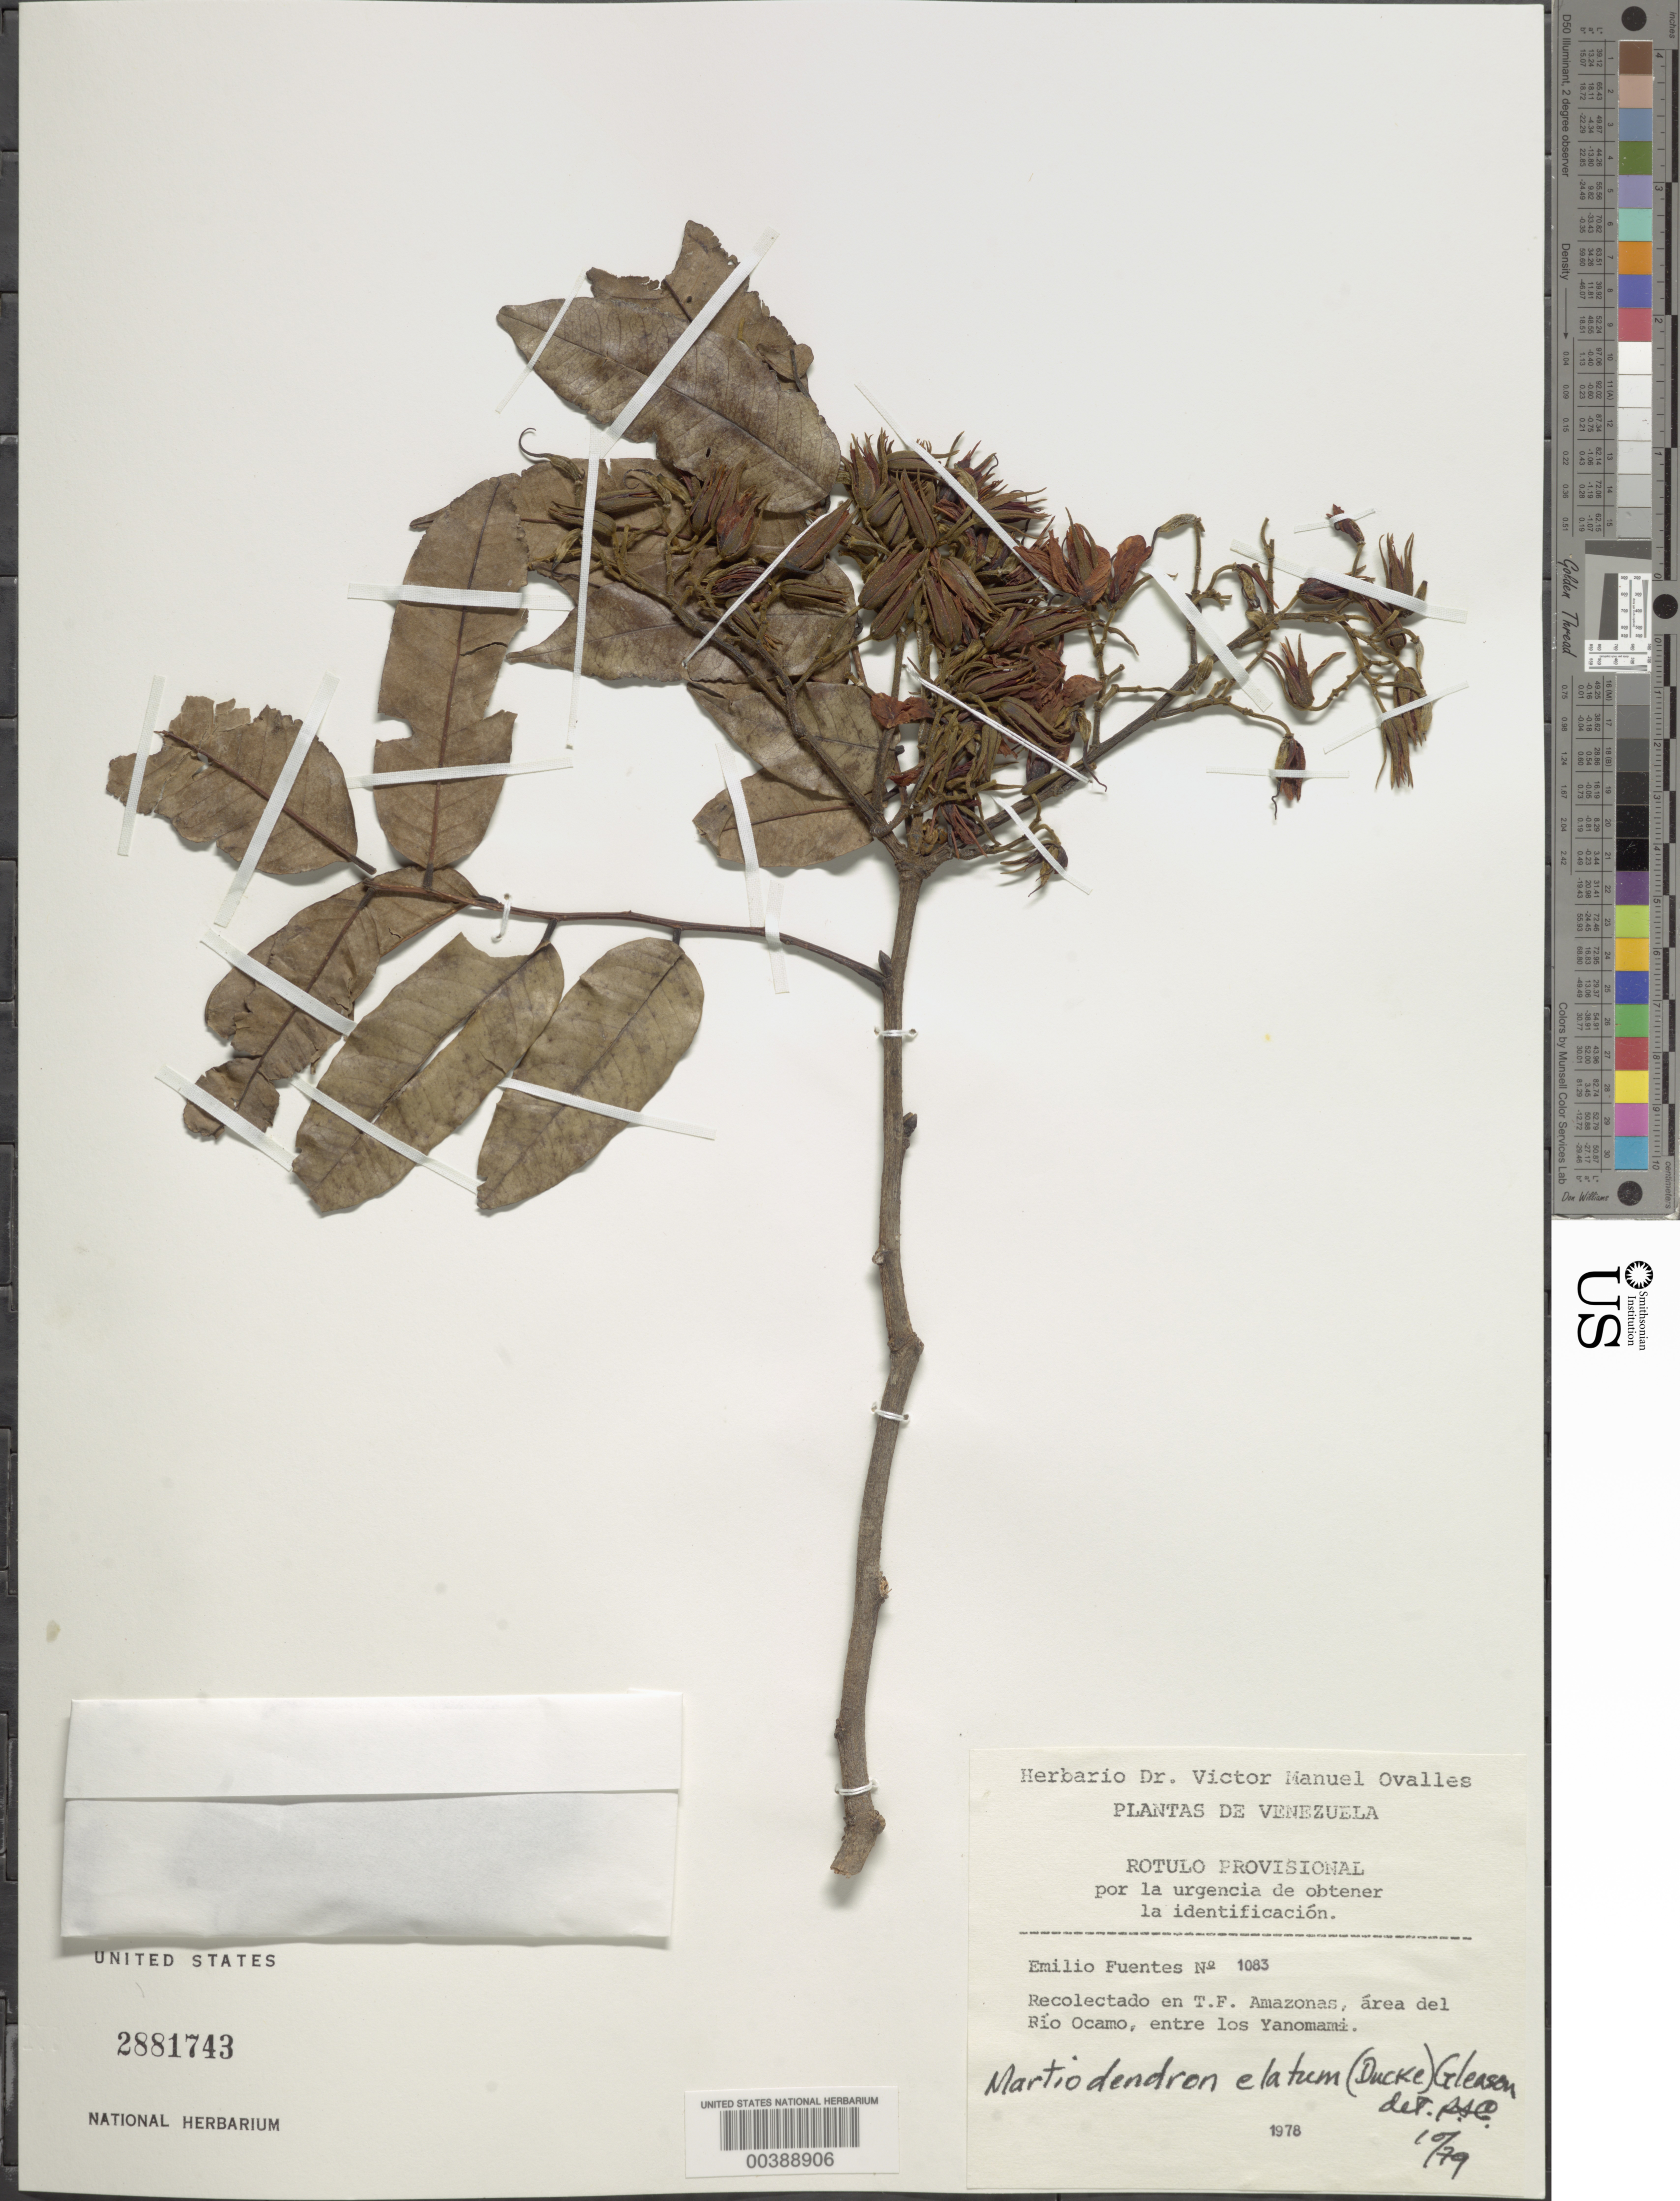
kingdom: Plantae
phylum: Tracheophyta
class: Magnoliopsida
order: Fabales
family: Fabaceae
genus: Martiodendron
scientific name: Martiodendron elatum var. elatum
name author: (Ducke) Gleason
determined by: Falcão, Marcus J.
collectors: E. Fuentes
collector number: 1083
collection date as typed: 1978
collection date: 1978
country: Venezuela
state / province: Amazonas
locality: Area del rio ocamo, entre los yanomami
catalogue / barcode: US 2881743